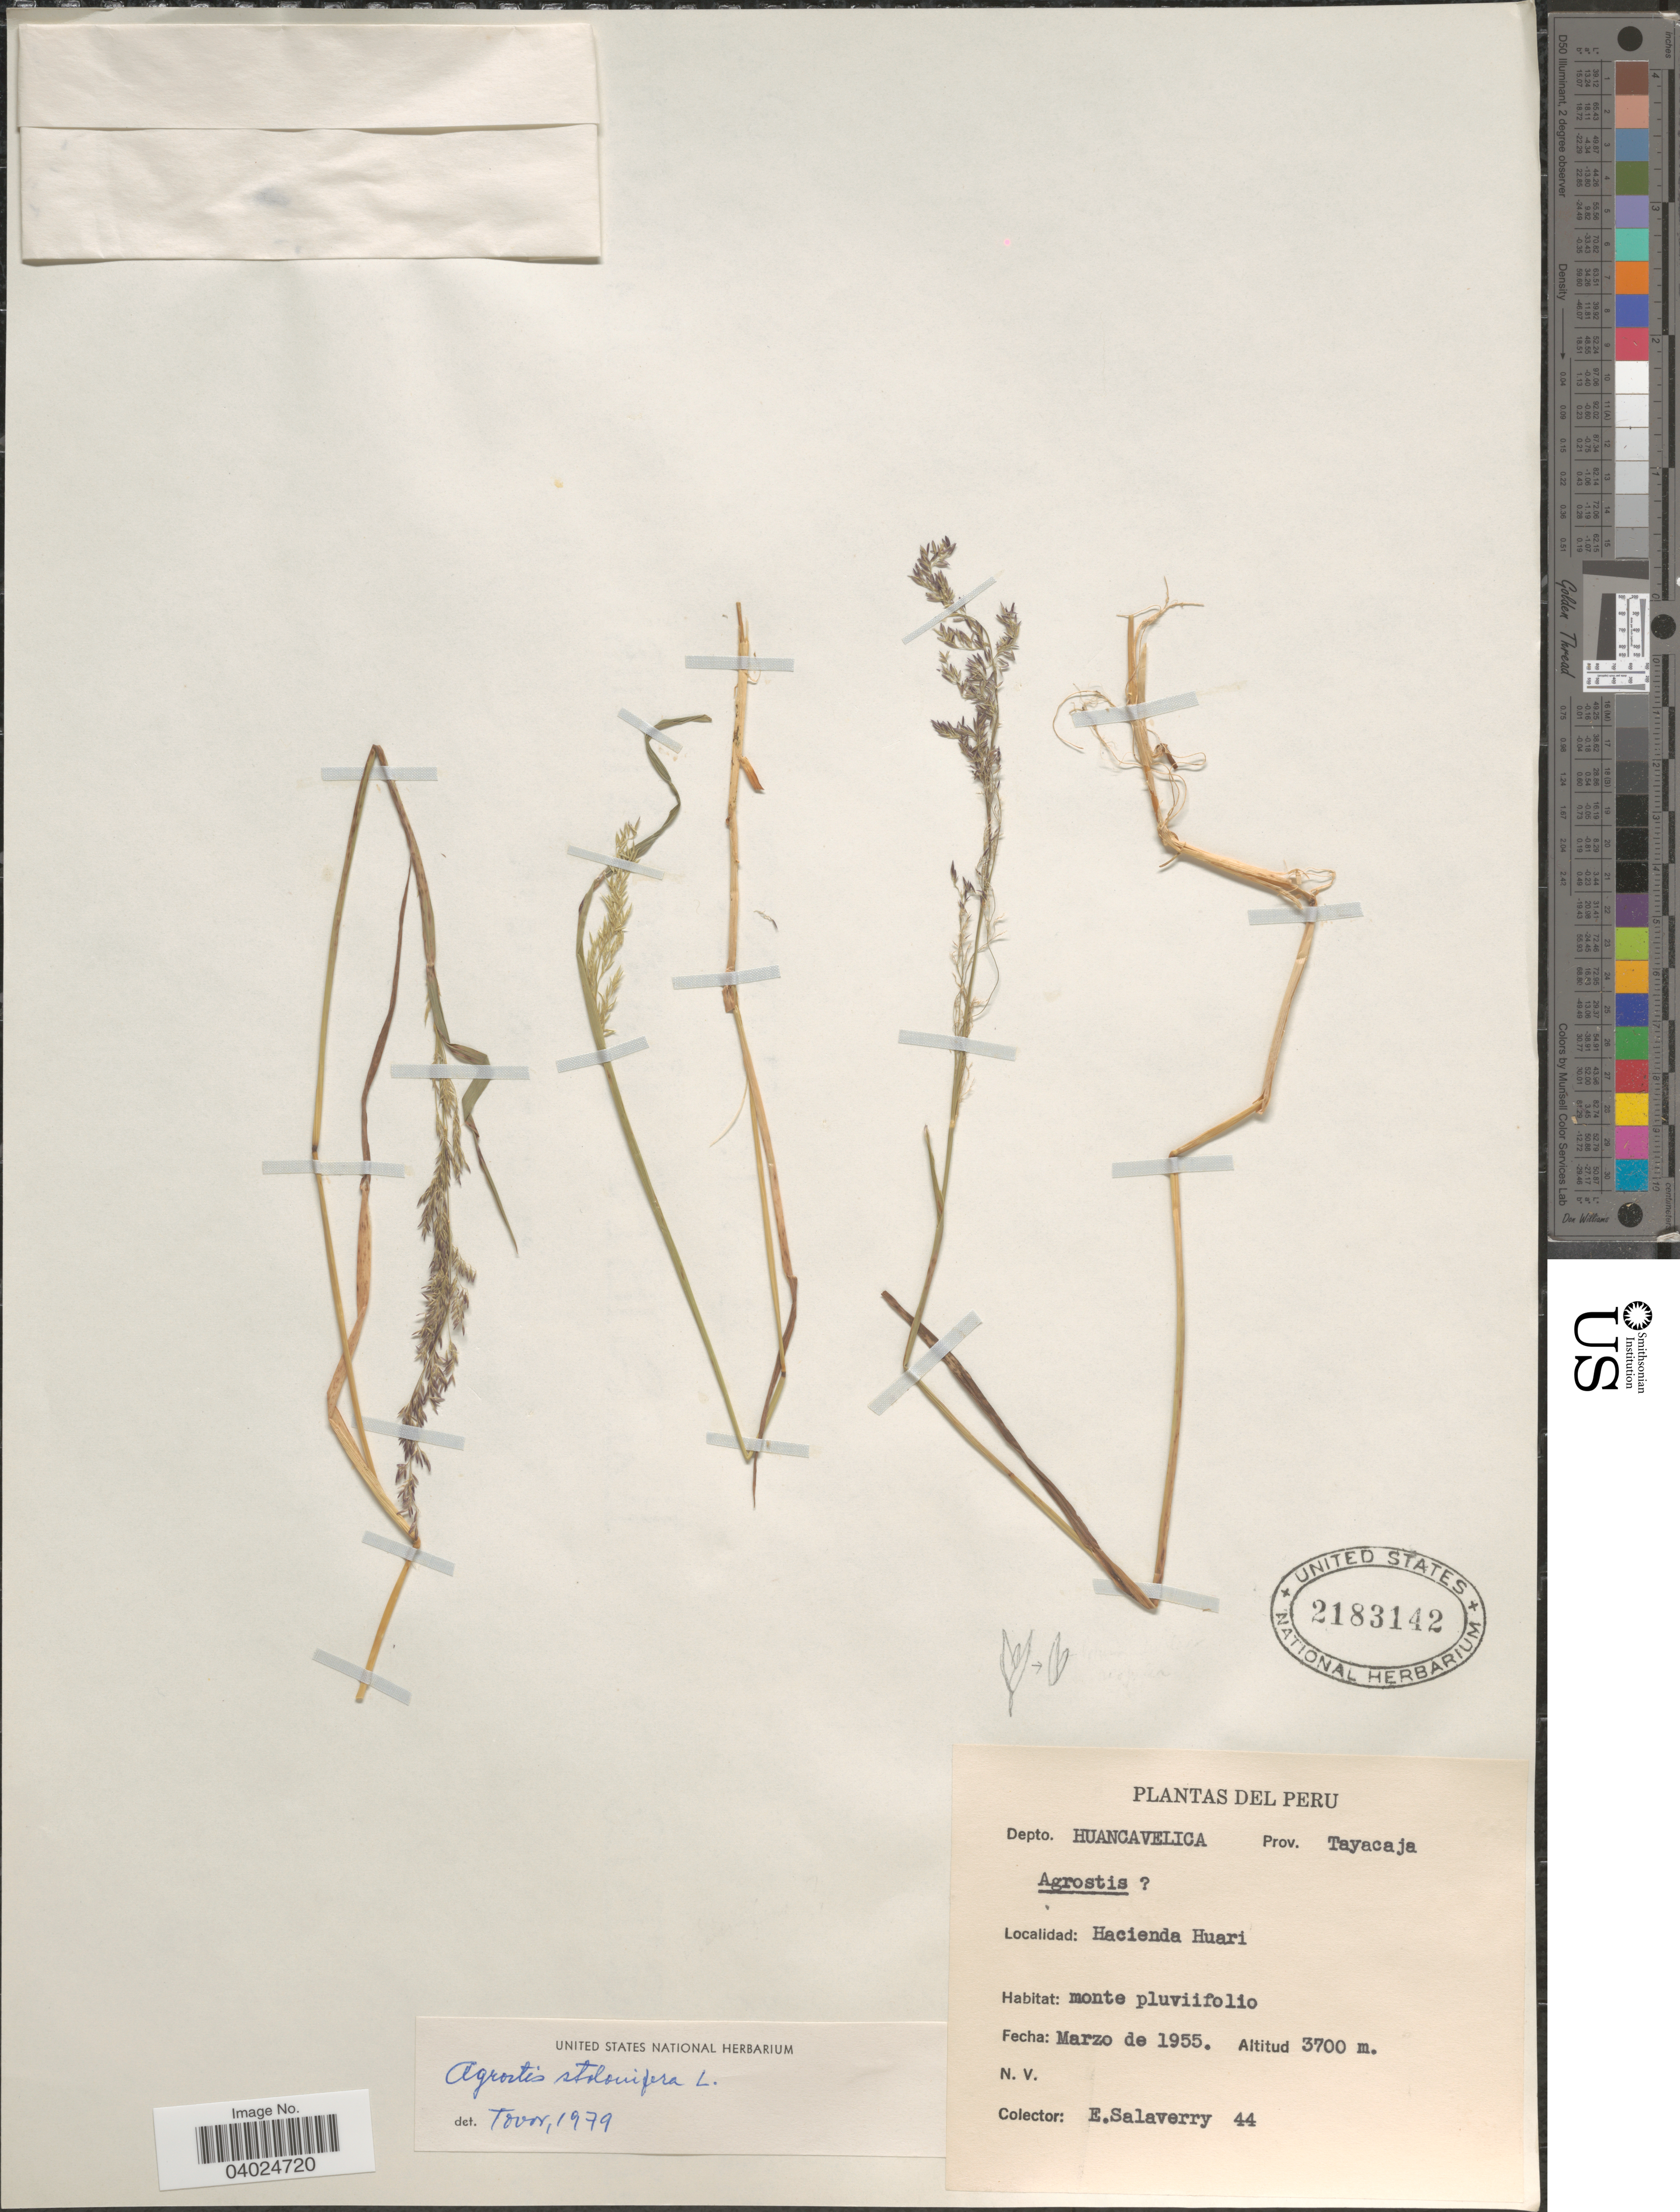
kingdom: Plantae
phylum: Tracheophyta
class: Liliopsida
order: Poales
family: Poaceae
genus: Agrostis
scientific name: Agrostis stolonifera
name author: L.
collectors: E. Salaverry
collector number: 44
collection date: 1955-03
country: Peru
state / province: Huancavelica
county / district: Tayacaja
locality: Depto. Huancavelica. Prov. Tayacaja. Hacienda Huari.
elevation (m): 3700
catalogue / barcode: US 2183142